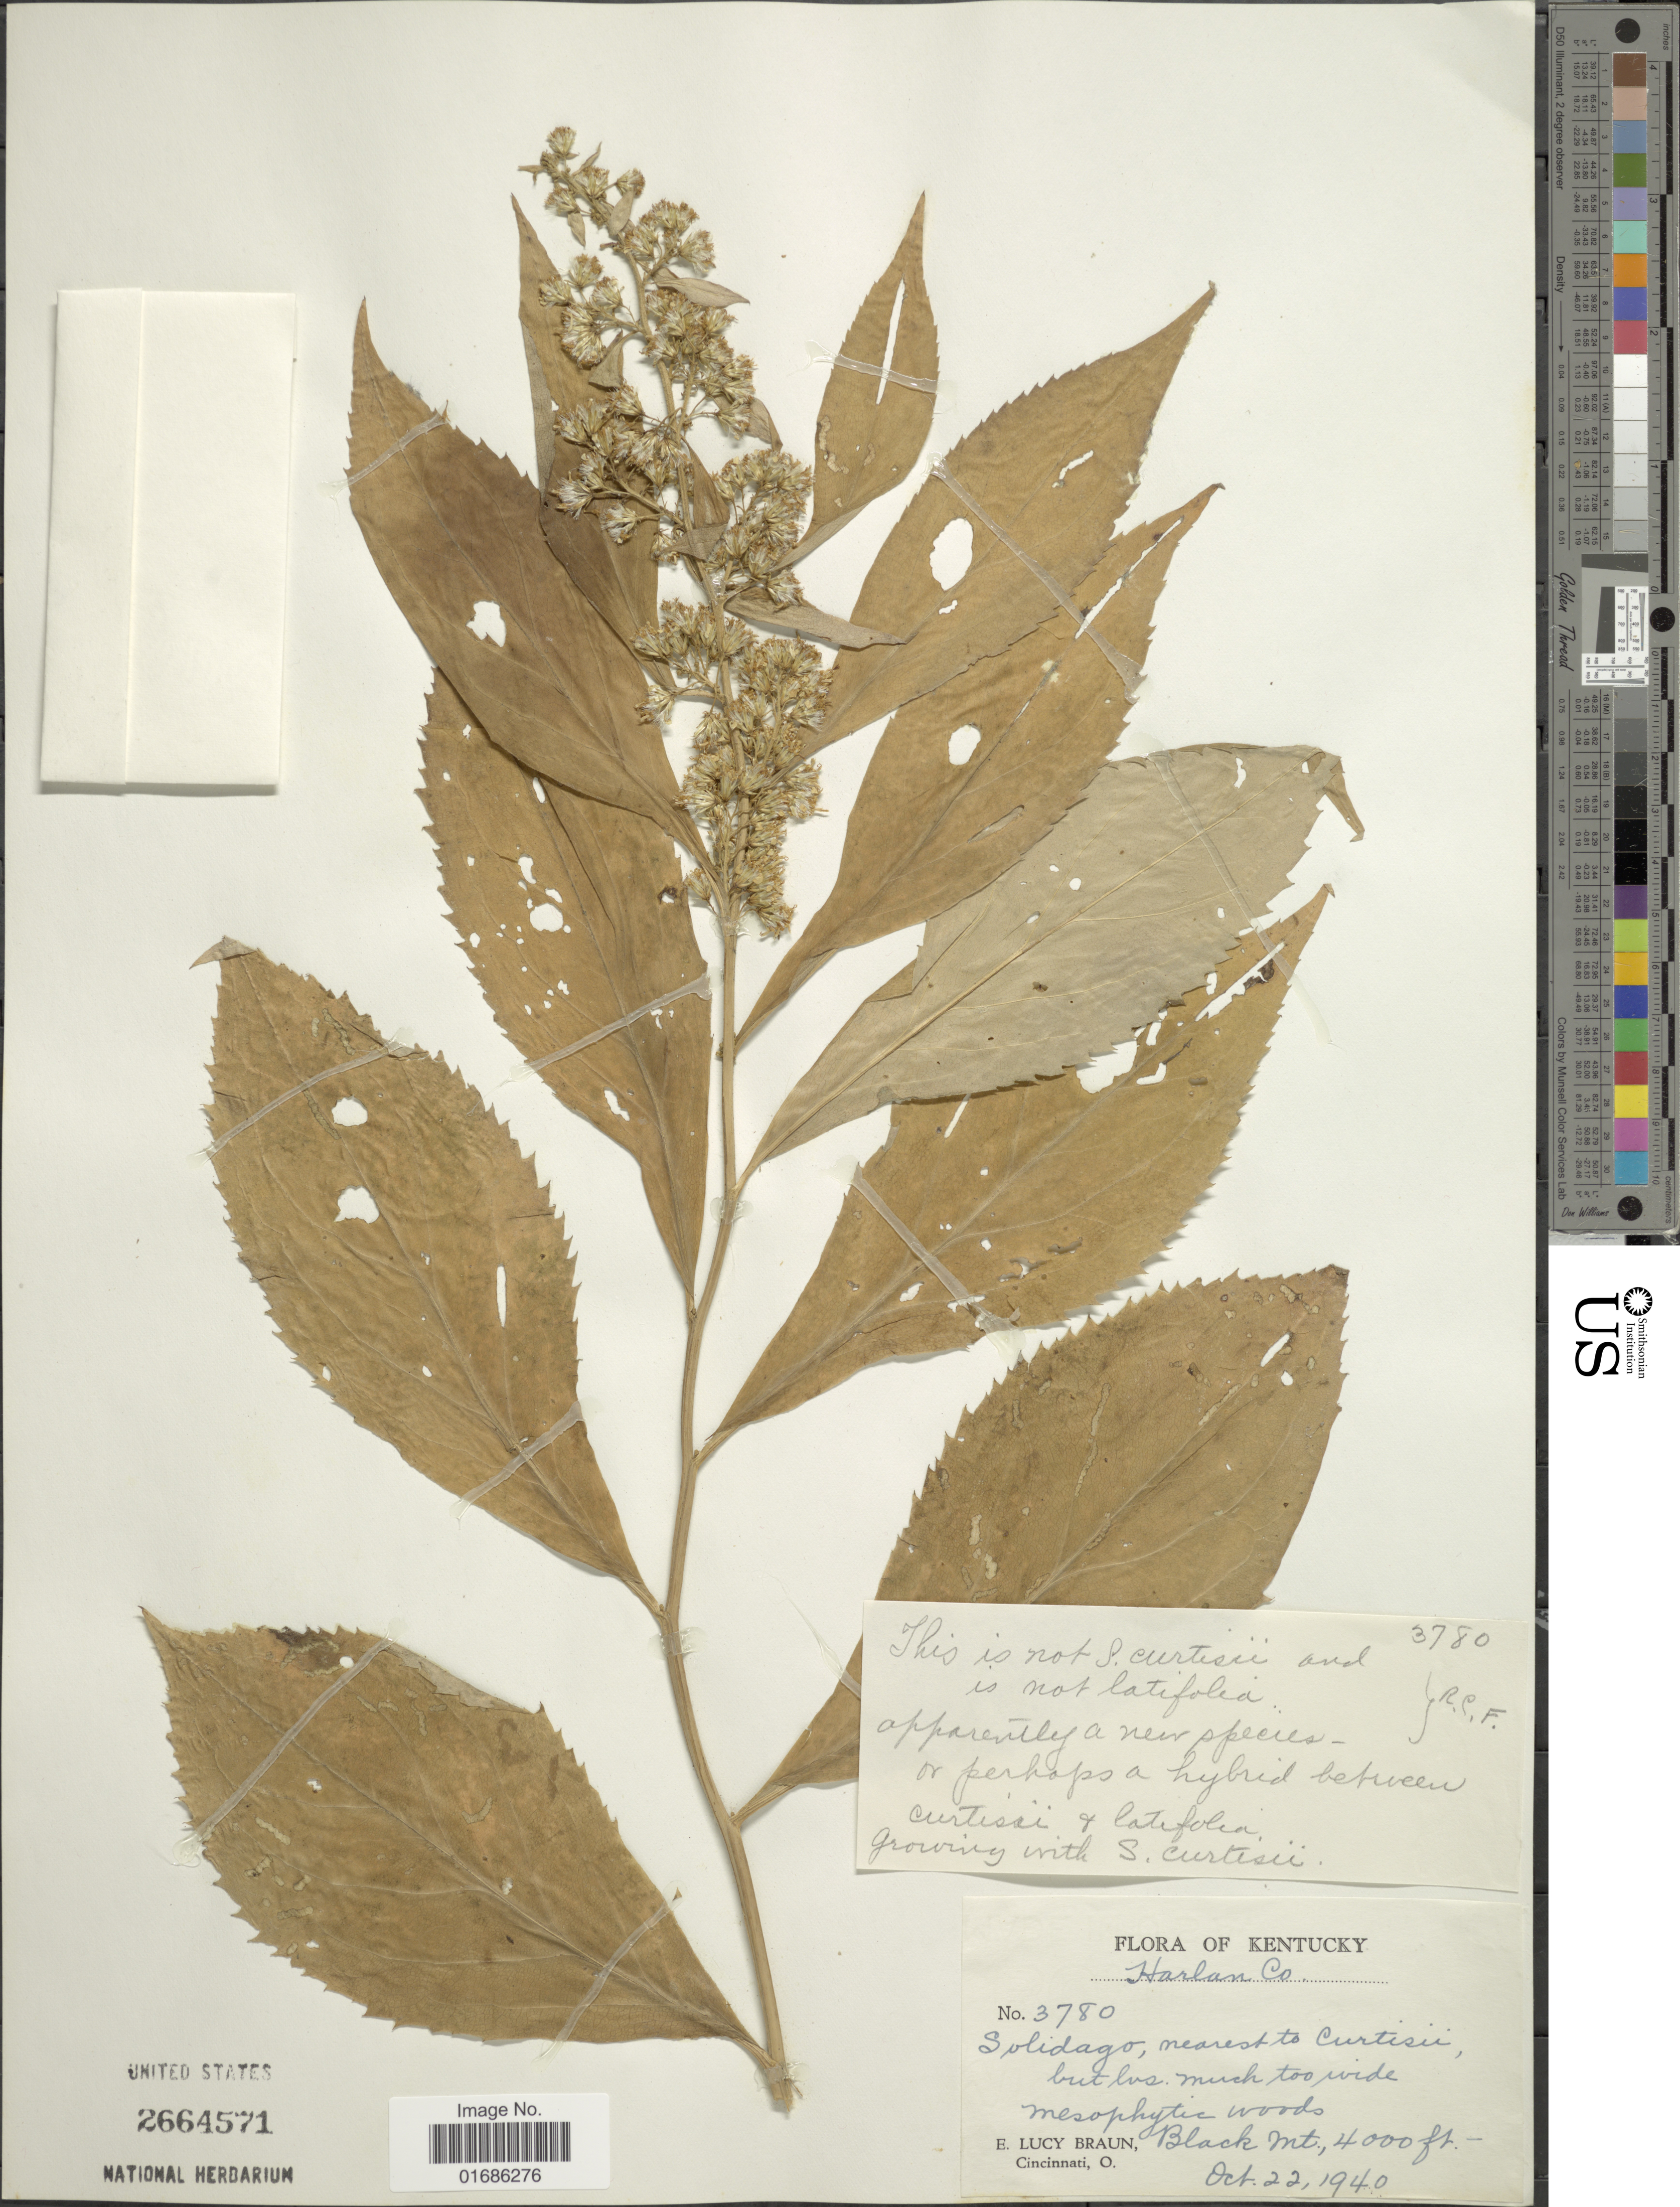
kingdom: Plantae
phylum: Tracheophyta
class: Magnoliopsida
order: Asterales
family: Asteraceae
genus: Solidago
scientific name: Solidago curtisii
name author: Torr. & A. Gray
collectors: E. L. Braun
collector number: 3780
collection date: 1940-10-22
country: United States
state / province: Kentucky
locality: Harlan Co, Black Mt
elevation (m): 1219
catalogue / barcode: US 2664571